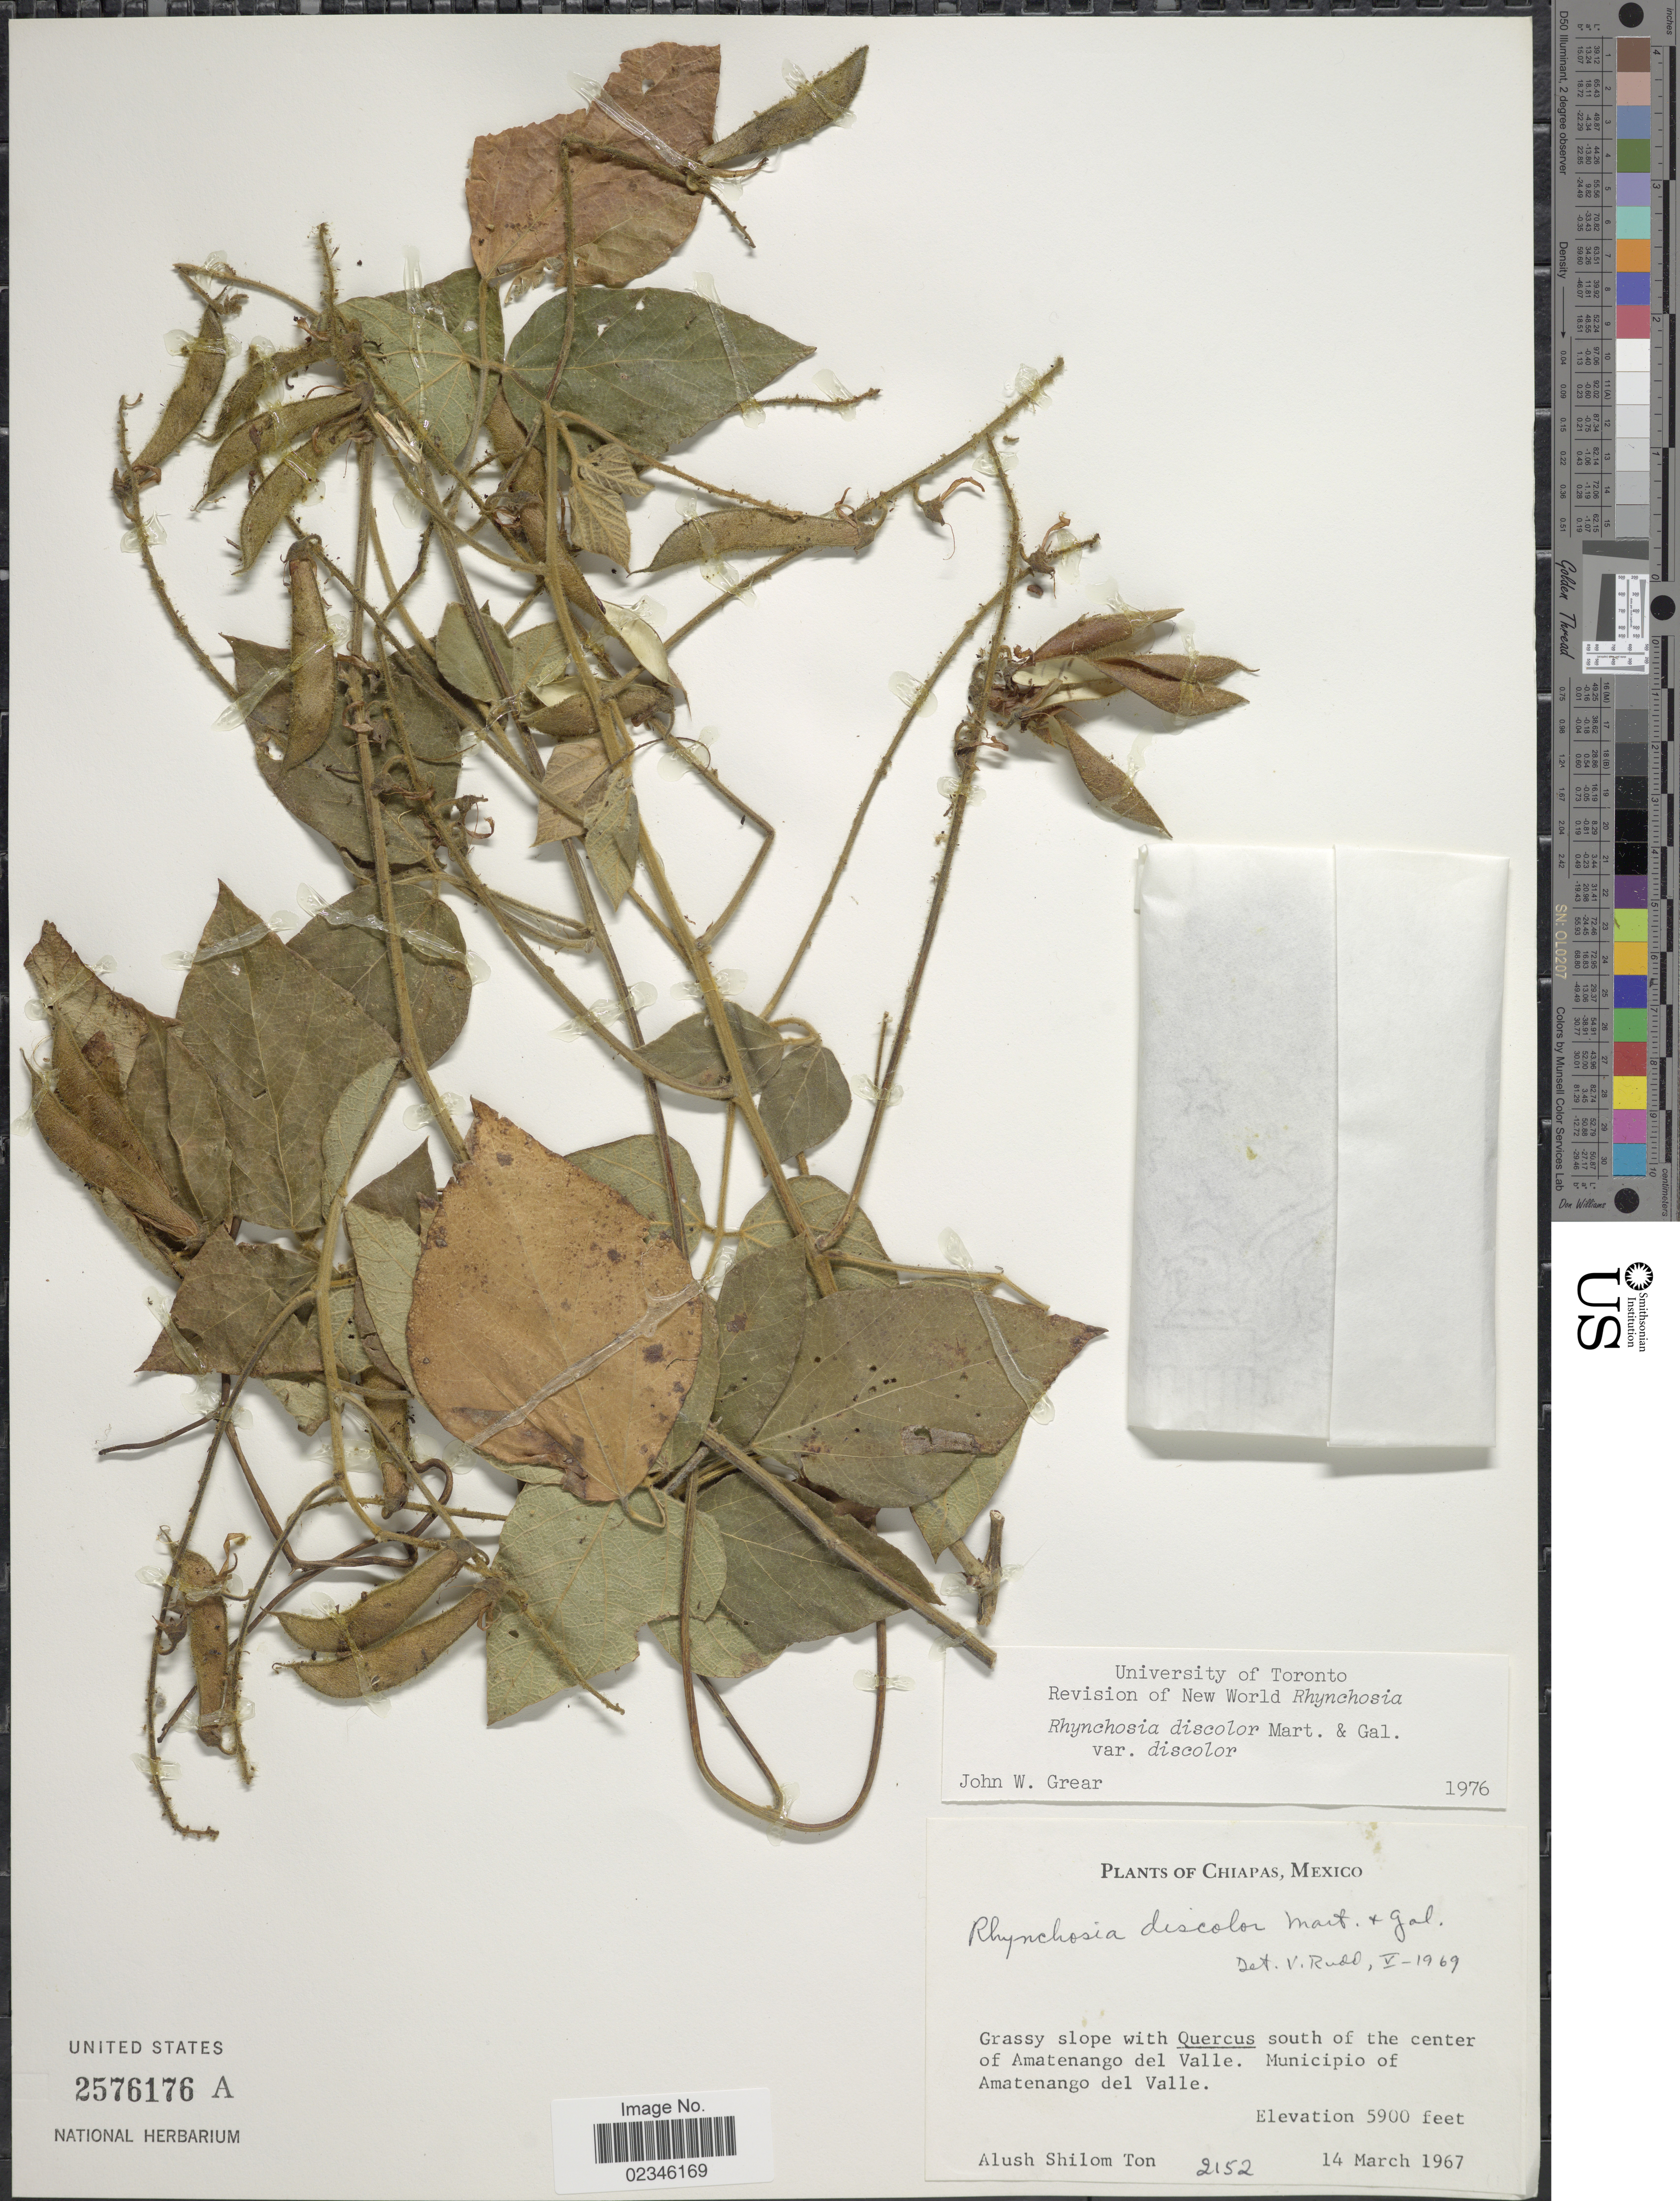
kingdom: Plantae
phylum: Tracheophyta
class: Magnoliopsida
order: Fabales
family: Fabaceae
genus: Rhynchosia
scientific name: Rhynchosia discolor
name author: M. Martens & Galeotti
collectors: A. M. Ton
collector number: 2152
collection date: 1967-03-14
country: Mexico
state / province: Chiapas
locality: Grassy slope south of the center of Amatenango del Valle. Municipio of Amatenango del Valle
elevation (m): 1798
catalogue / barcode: US 2576176A